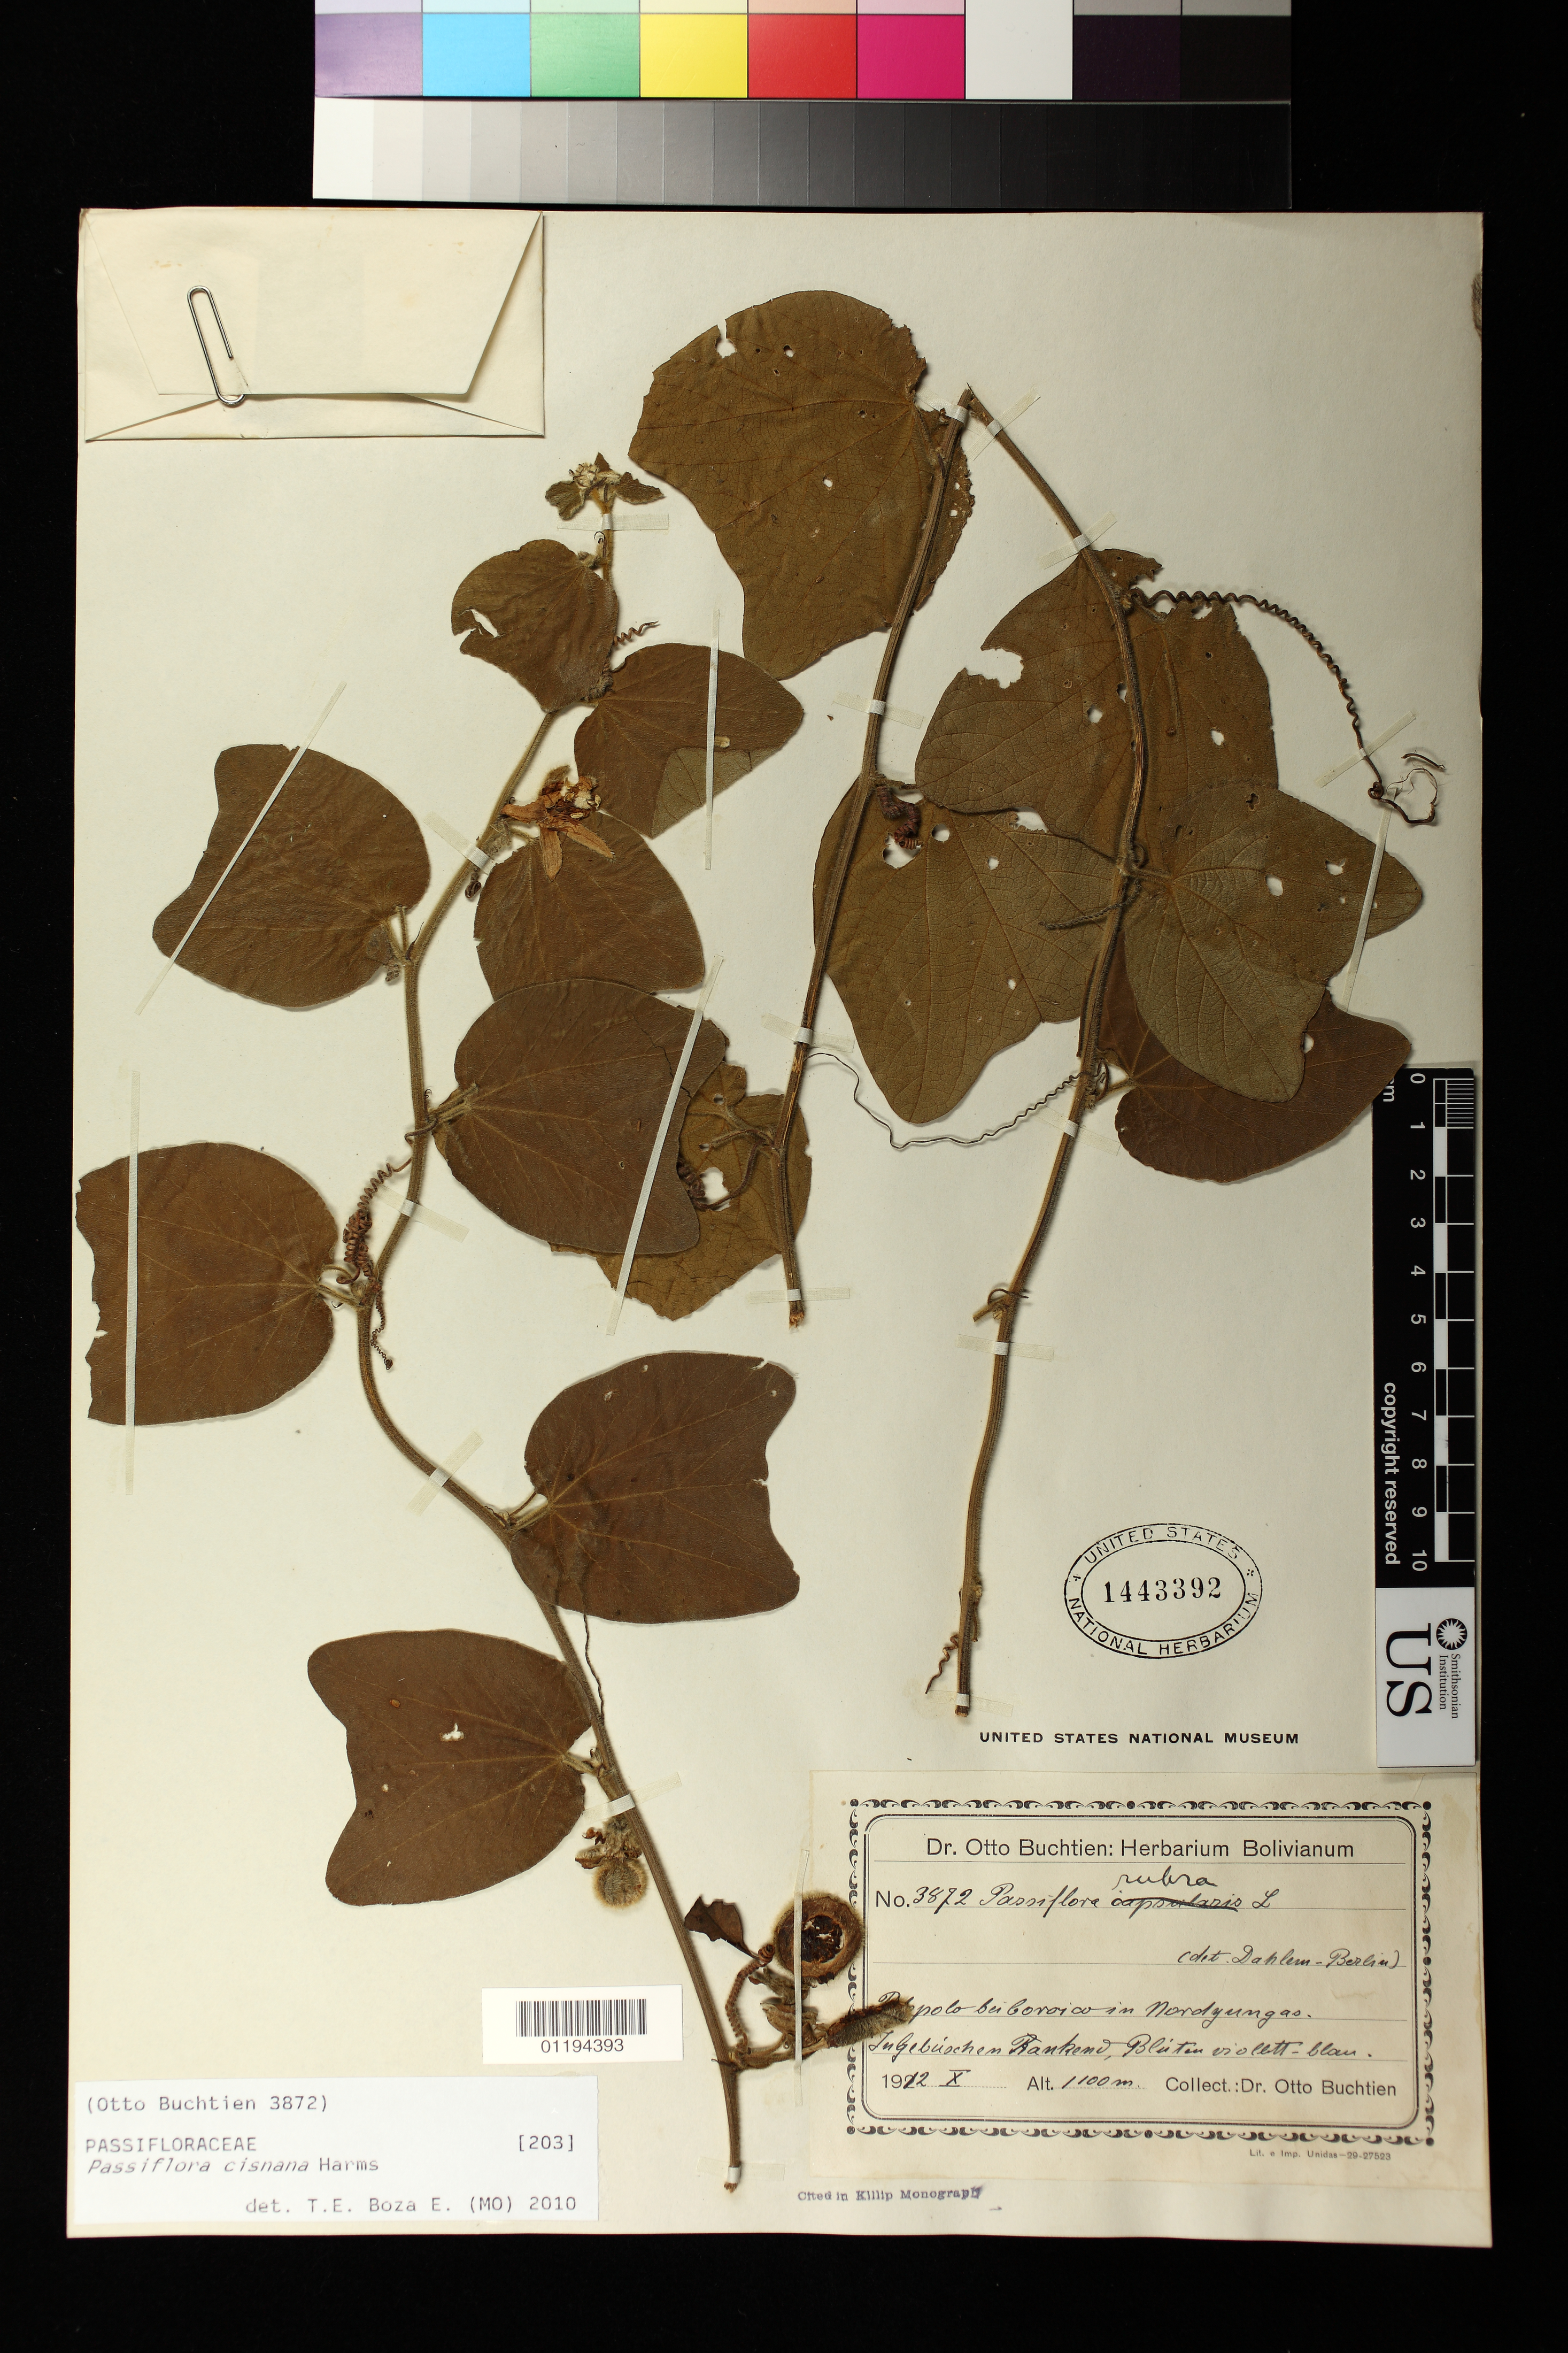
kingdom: Plantae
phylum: Tracheophyta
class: Magnoliopsida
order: Malpighiales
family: Passifloraceae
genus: Passiflora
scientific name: Passiflora cisnana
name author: Harms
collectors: O. Buchtien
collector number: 3872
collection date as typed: Oct 1912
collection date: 1912-10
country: Bolivia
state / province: La Paz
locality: Polo polo bei Coroico in Nordyungas (sic)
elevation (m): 1100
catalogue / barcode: US 1443392